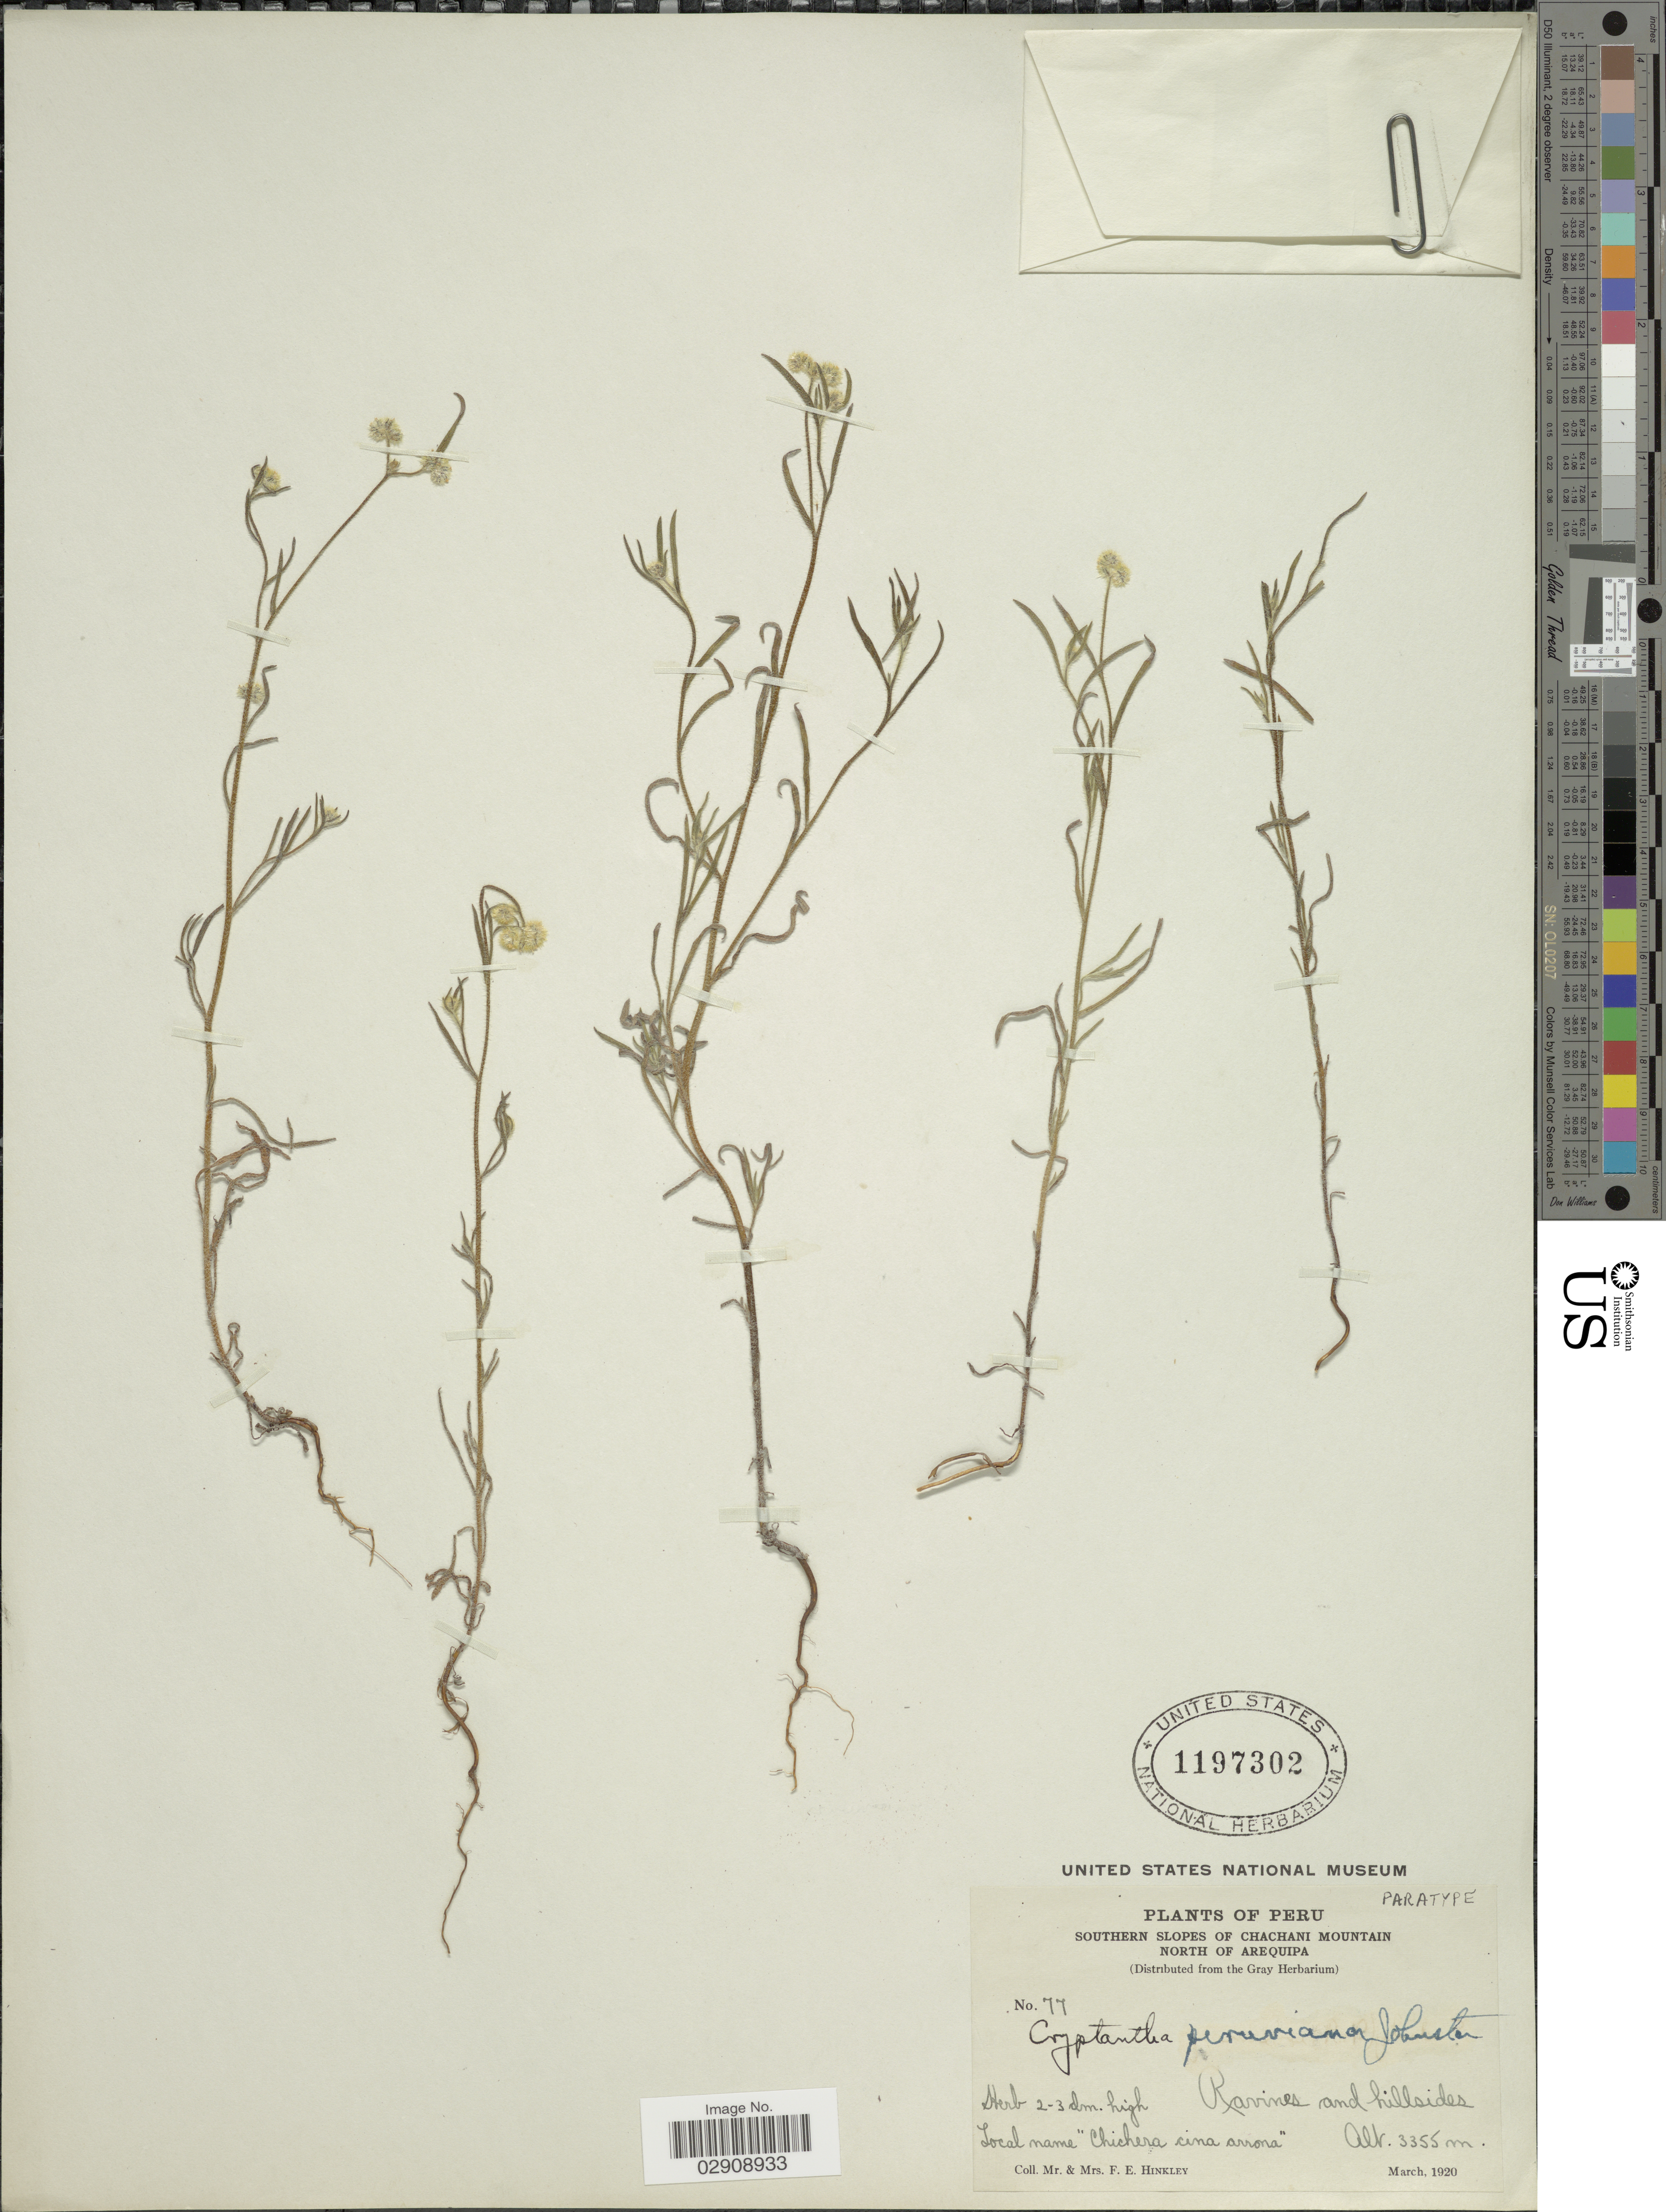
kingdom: Plantae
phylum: Tracheophyta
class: Magnoliopsida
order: Boraginales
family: Boraginaceae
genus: Cryptantha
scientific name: Cryptantha peruviana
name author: I.M. Johnst.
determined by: Moroni, Pablo, (SI), Instituto de Botanica Darwinion (ARGENTINA)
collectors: F. Hinkley & F. Hinkley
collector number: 77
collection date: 1920-03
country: Peru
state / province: Arequipa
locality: Ravines and hillsides. Southern slopes of Chachani Mountain. North of Arequipa. Peru.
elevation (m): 3355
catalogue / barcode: US 1197302